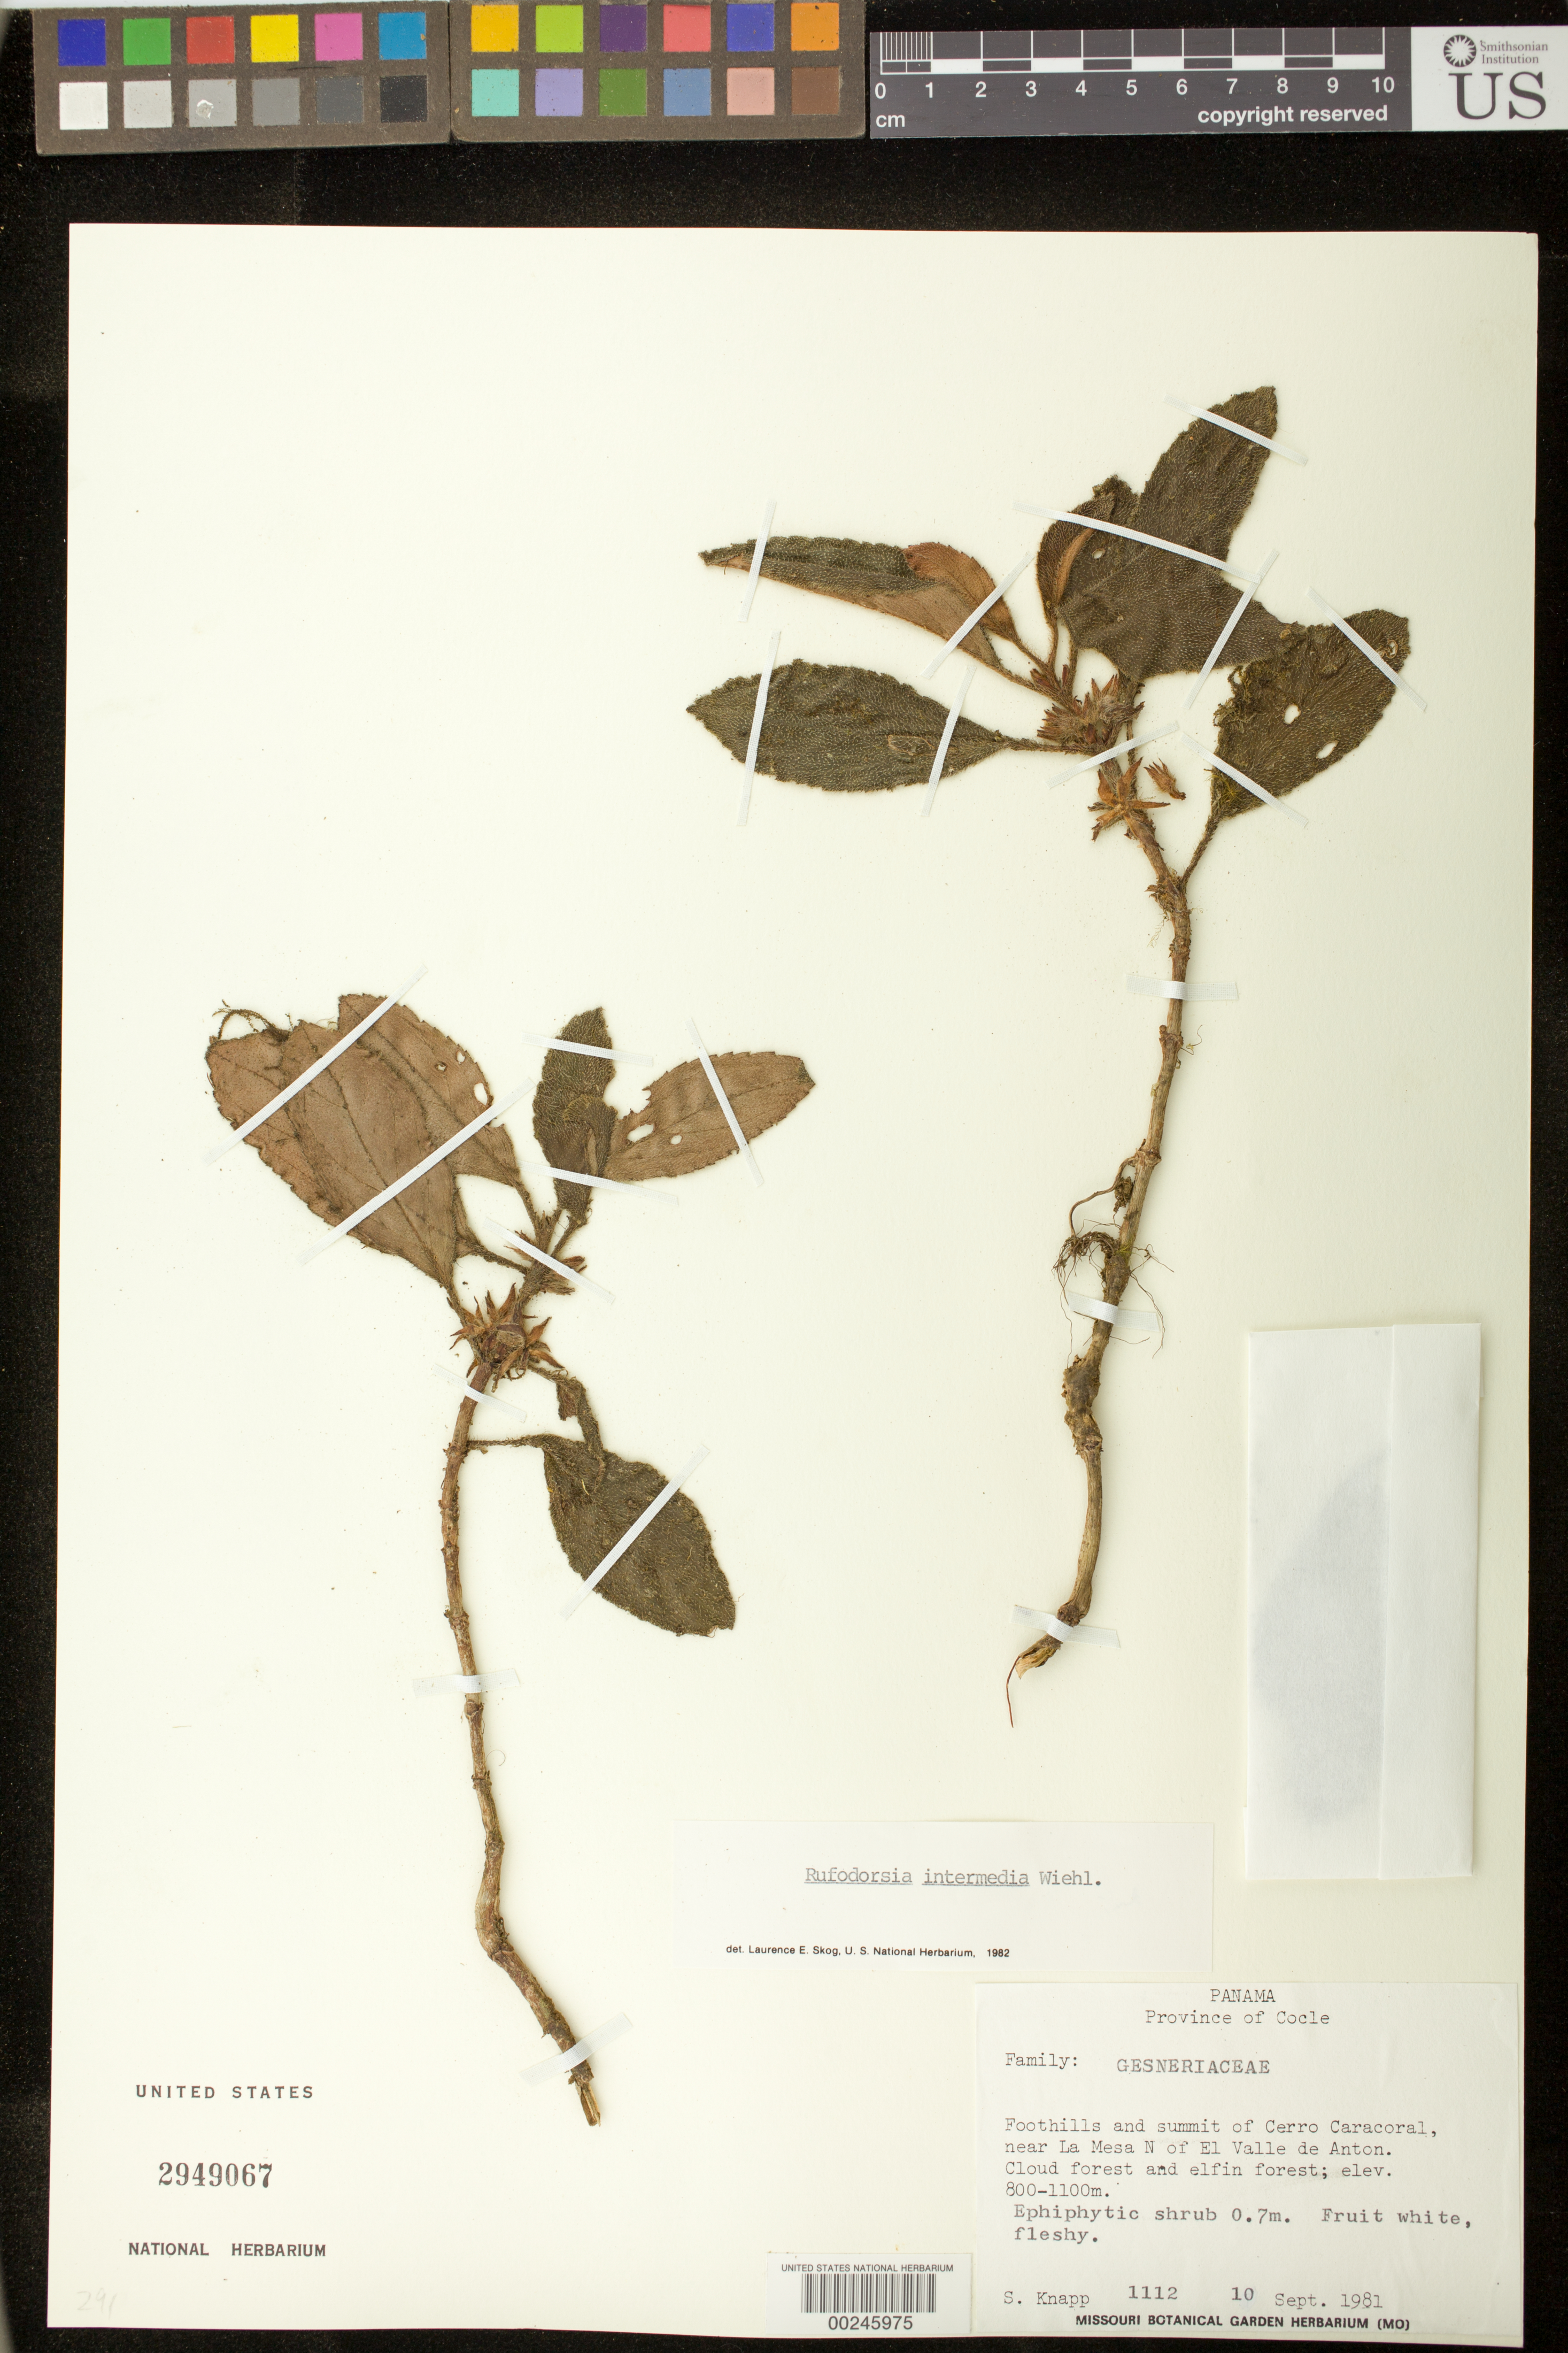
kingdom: Plantae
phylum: Tracheophyta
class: Magnoliopsida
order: Lamiales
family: Gesneriaceae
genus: Rufodorsia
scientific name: Rufodorsia intermedia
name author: Wiehler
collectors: S. Knapp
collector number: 1112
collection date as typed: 10 Sep 1981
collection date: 1981-09-10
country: Panama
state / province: Coclé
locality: Foothills and summit of Cerro Caracoral, near La Mesa N of El Valle de Anton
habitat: Cloud forest and elfin forest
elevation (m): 800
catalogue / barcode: US 2949067